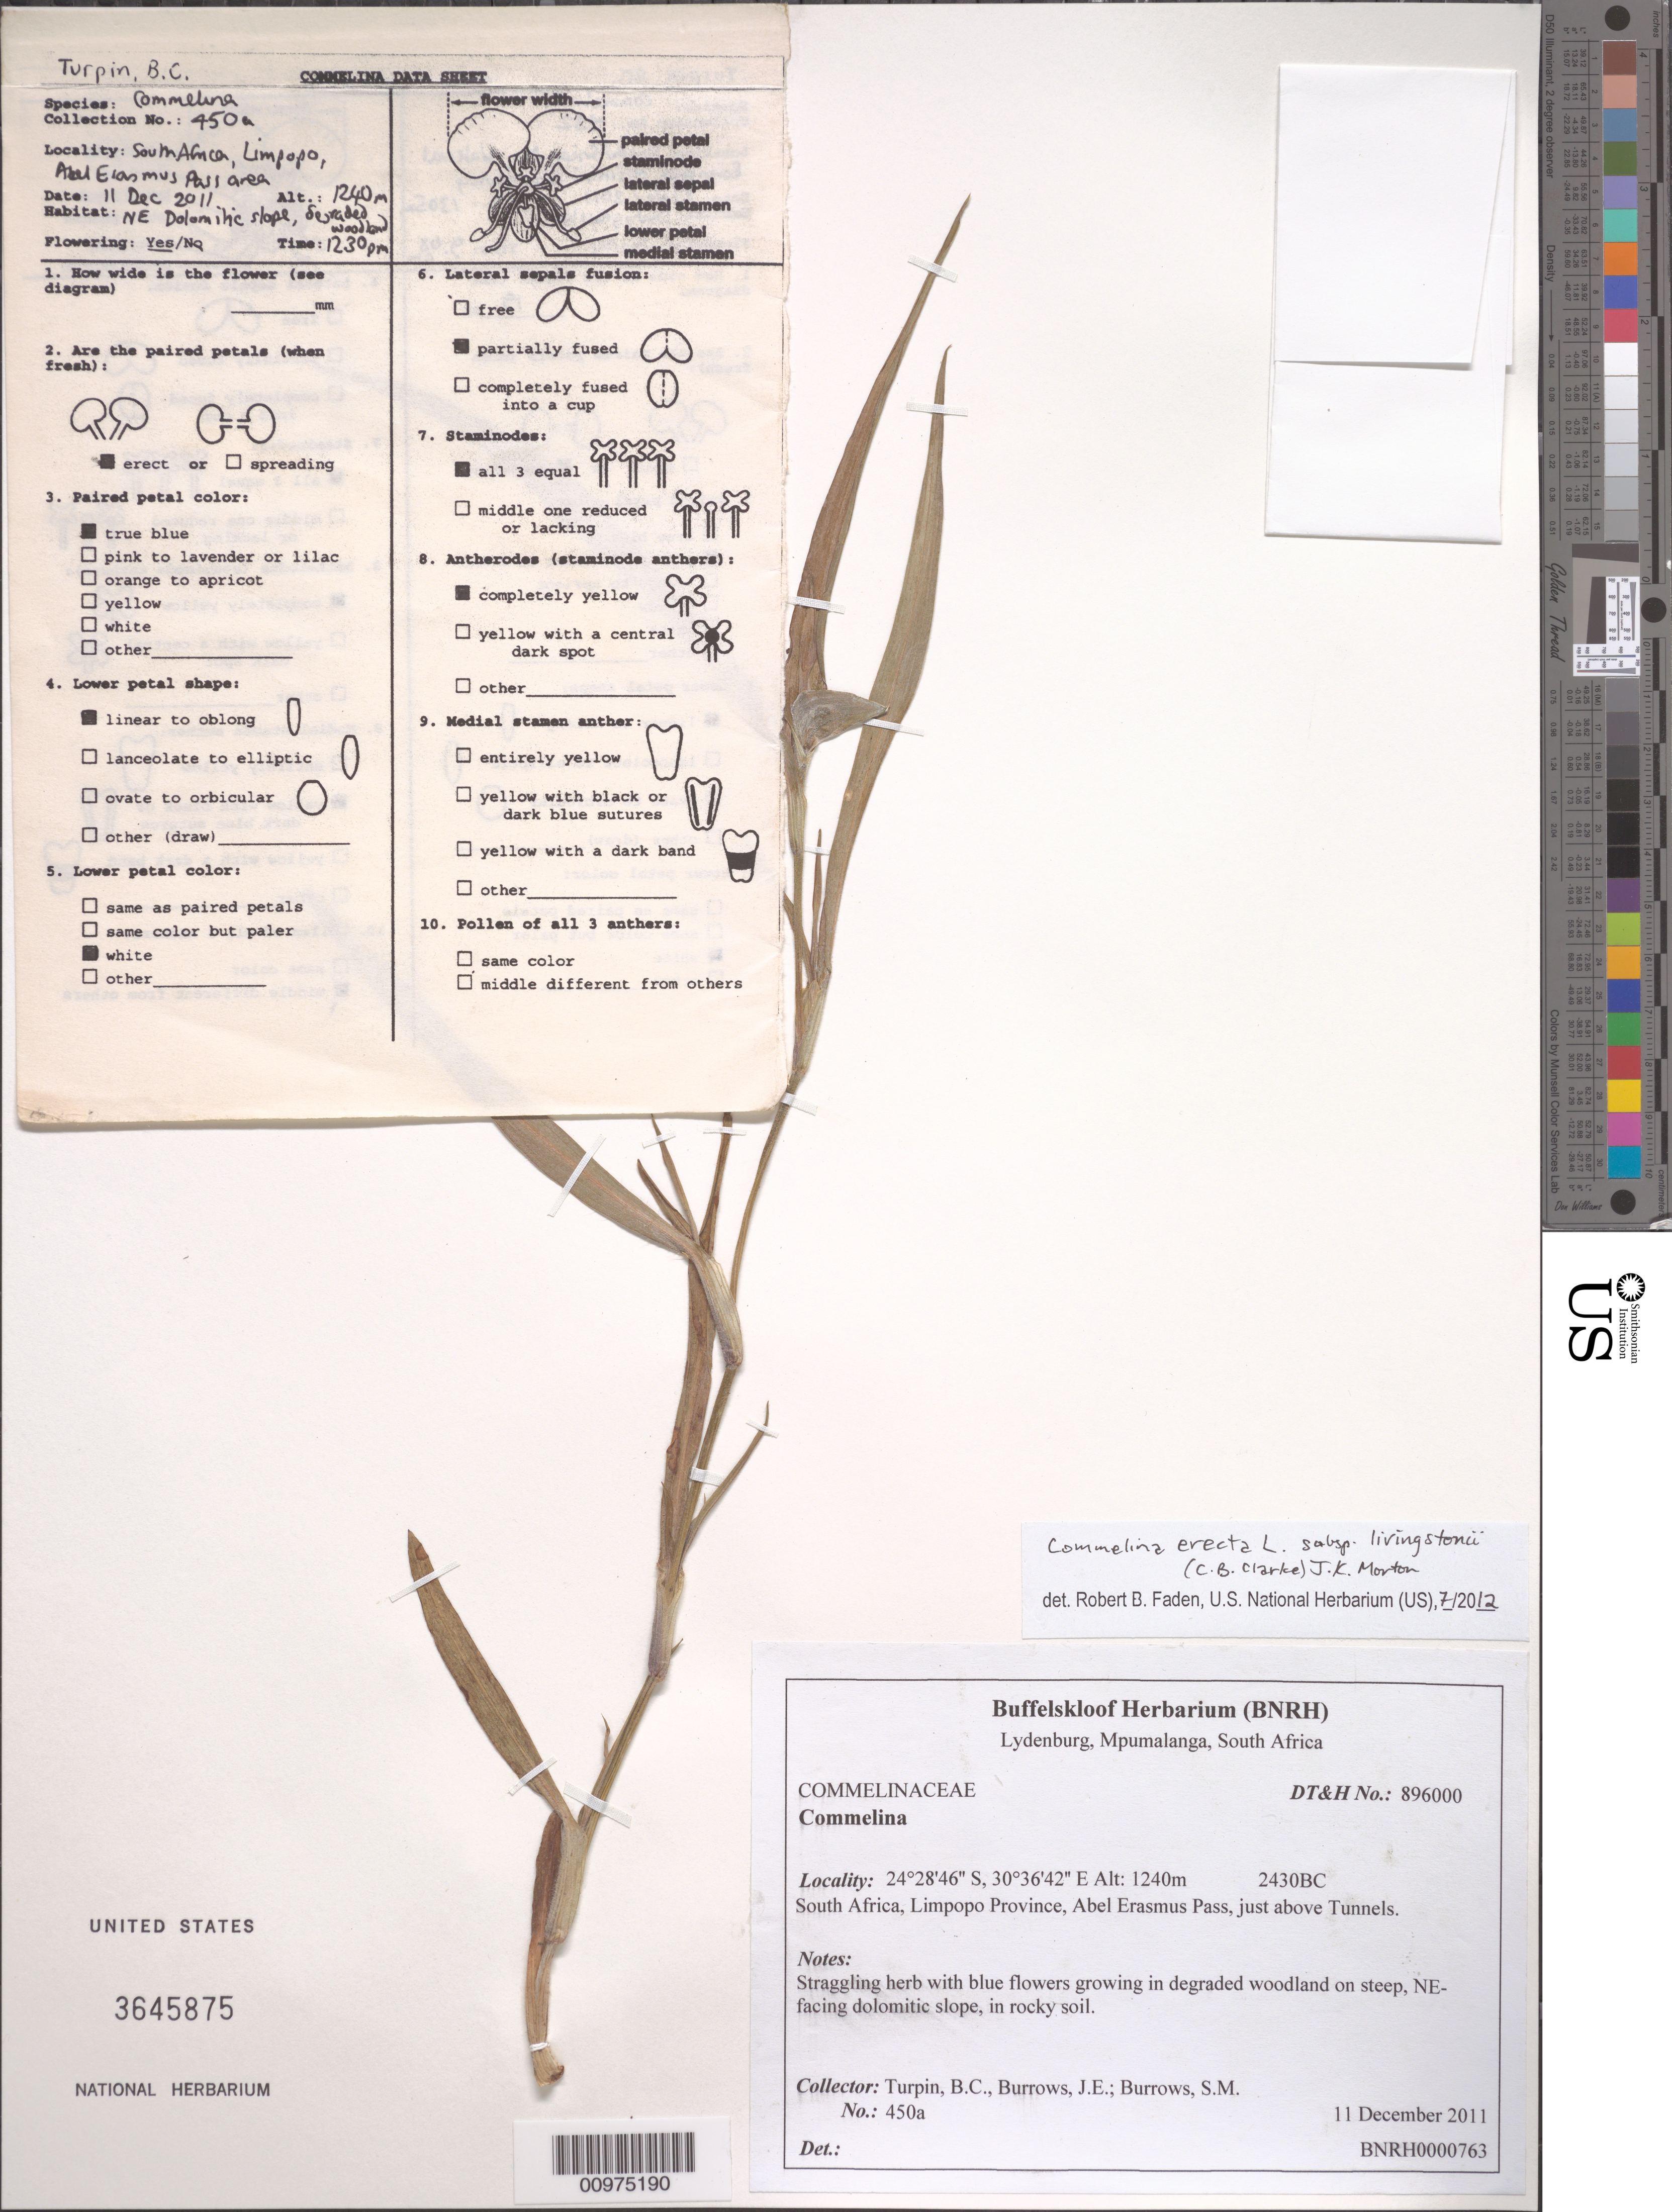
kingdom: Plantae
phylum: Tracheophyta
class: Liliopsida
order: Commelinales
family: Commelinaceae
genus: Commelina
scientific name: Commelina erecta subsp. livingstonii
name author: (C.B. Clarke) J.K. Morton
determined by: Faden, Robert B., (US), Smithsonian Institution - National Museum of Natural History (UNITED STATES)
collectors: B. C. Turpin et al.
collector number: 450a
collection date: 2011-12-11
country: South Africa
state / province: Limpopo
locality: Abel Erasmus Pass, just above Tunnels.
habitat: growing in degraded woodland on steep, NE-facing dolomitic slope, in rocky soil.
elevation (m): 1240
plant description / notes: DT&H No.: 896000 2430BC. BNRH0000763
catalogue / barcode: US 3645875